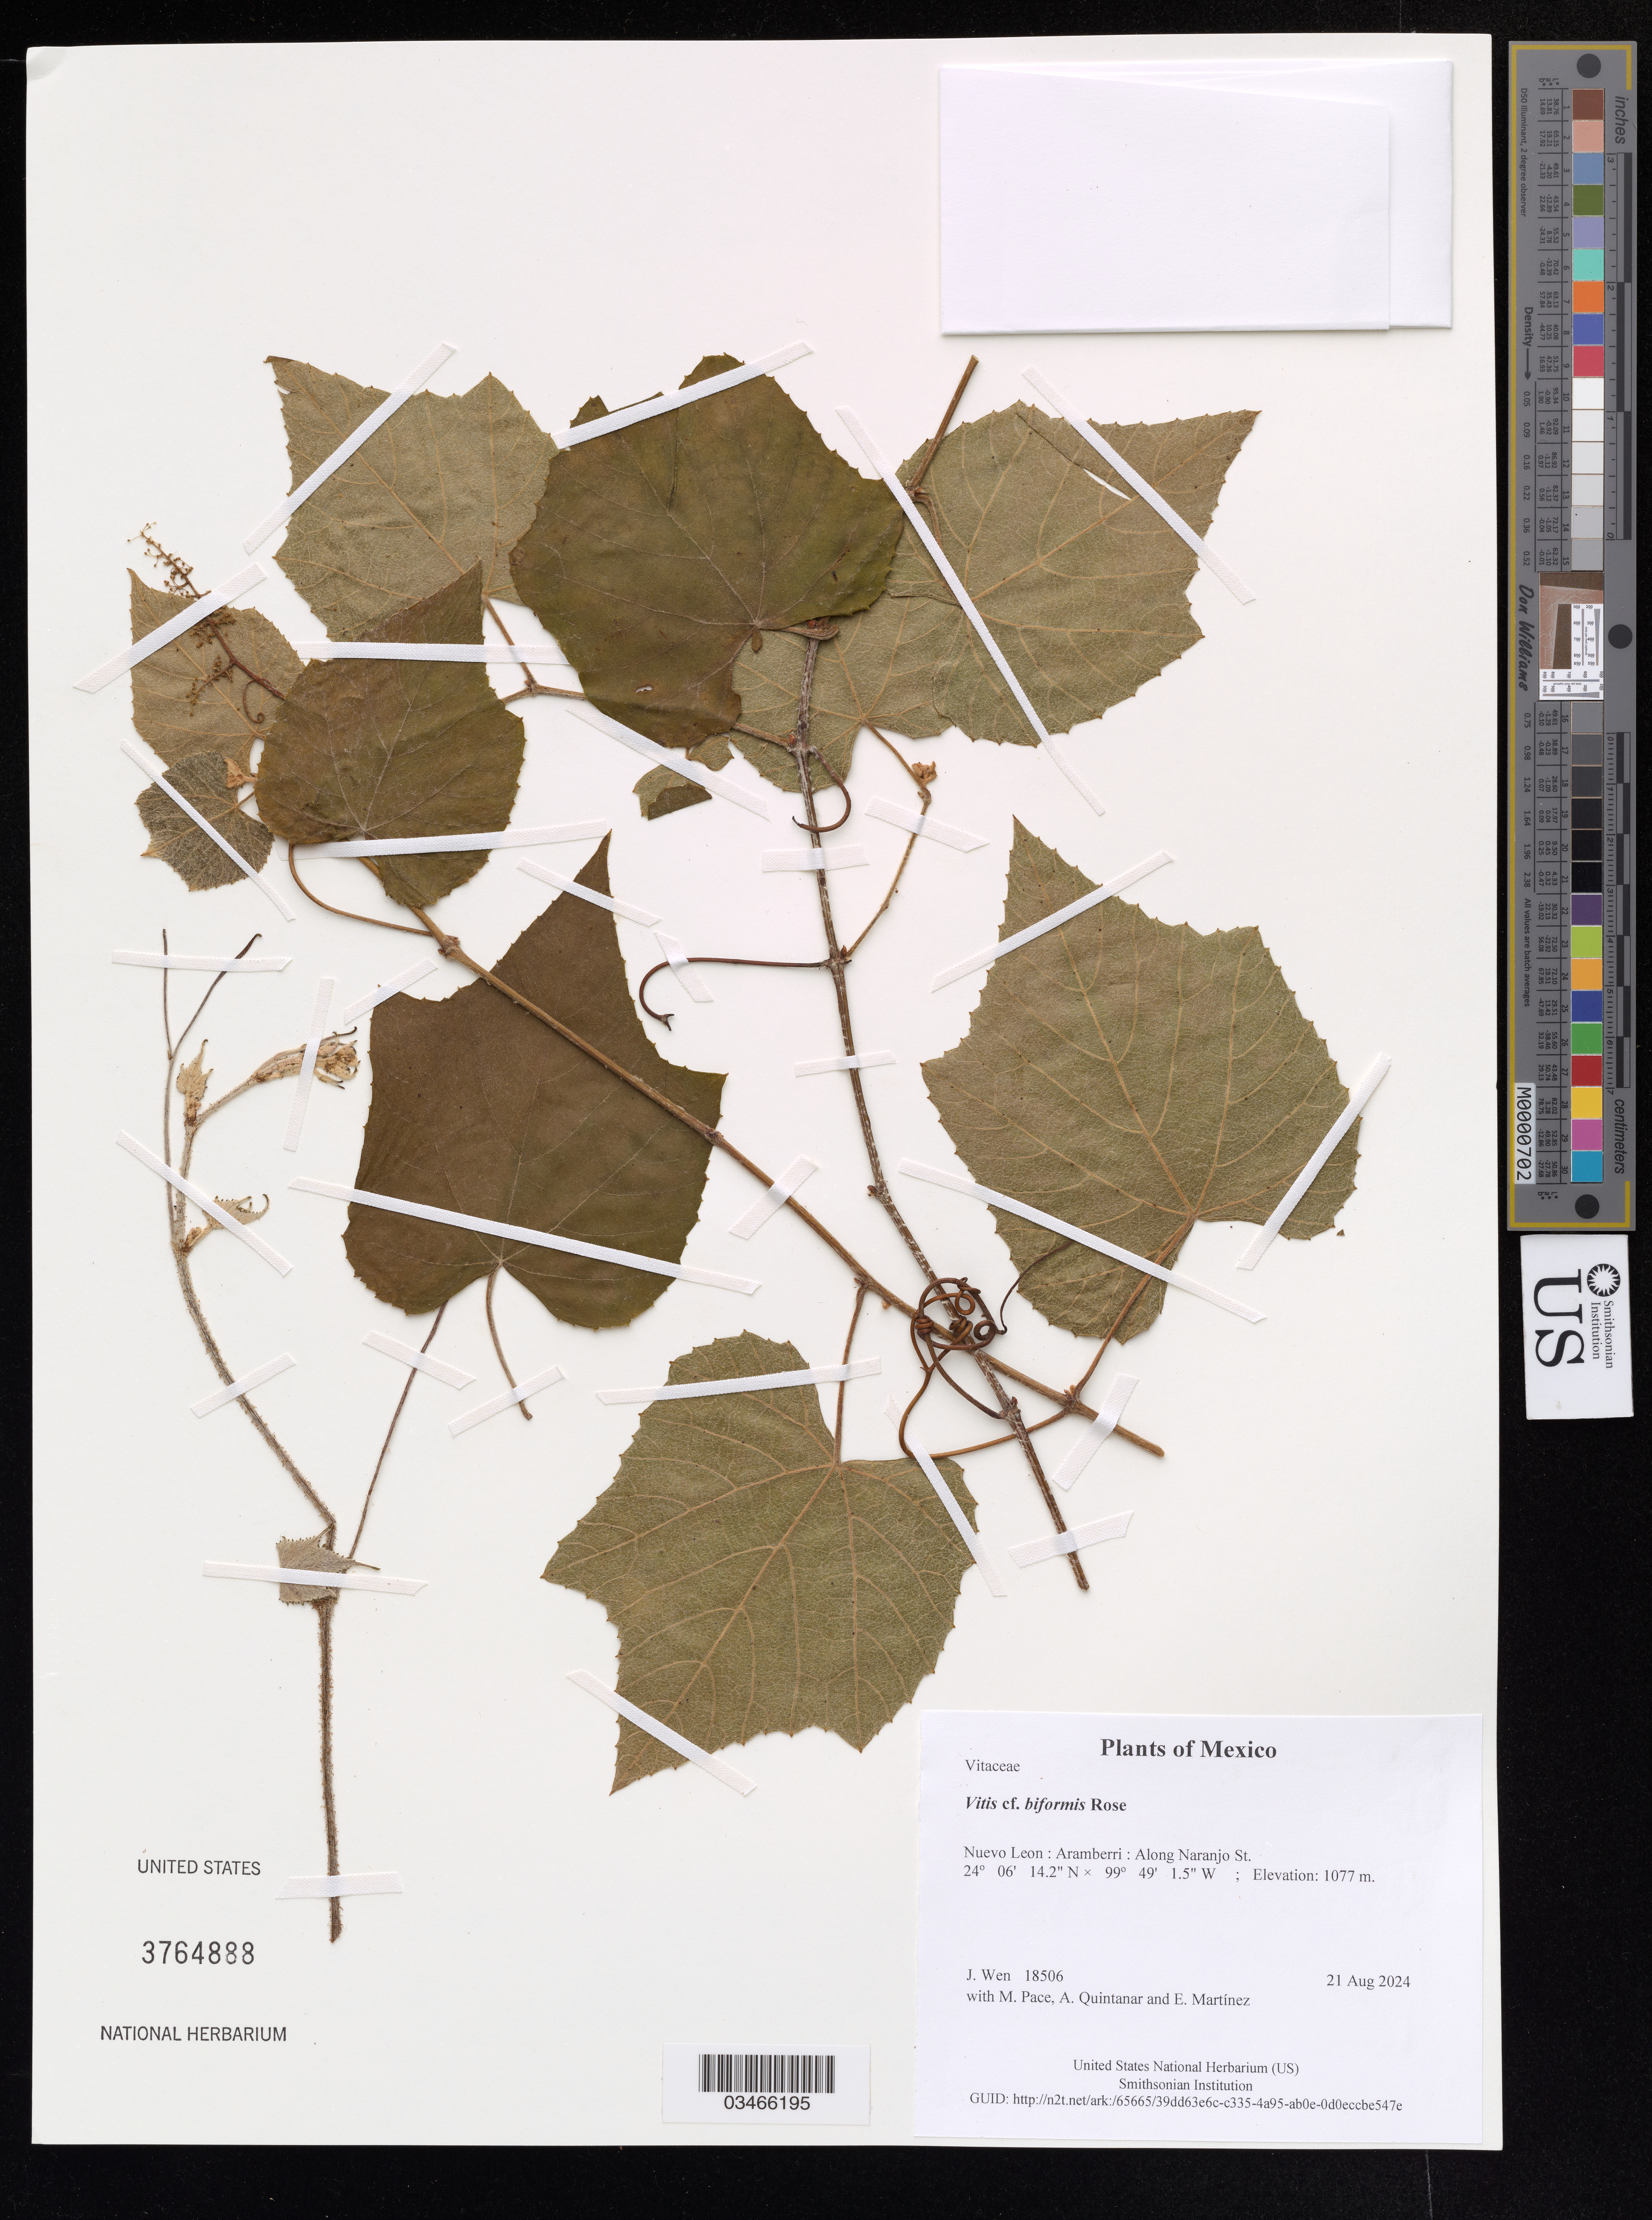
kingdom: Plantae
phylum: Tracheophyta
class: Magnoliopsida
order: Vitales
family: Vitaceae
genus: Vitis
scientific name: Vitis biformis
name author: Rose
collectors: J. Wen, M. Pace, A. Quintanar & E. Martinez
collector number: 18506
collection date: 2024-08-21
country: Mexico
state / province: Nuevo Leon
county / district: Aramberri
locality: Along Naranjo St.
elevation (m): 1077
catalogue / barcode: US 3764888